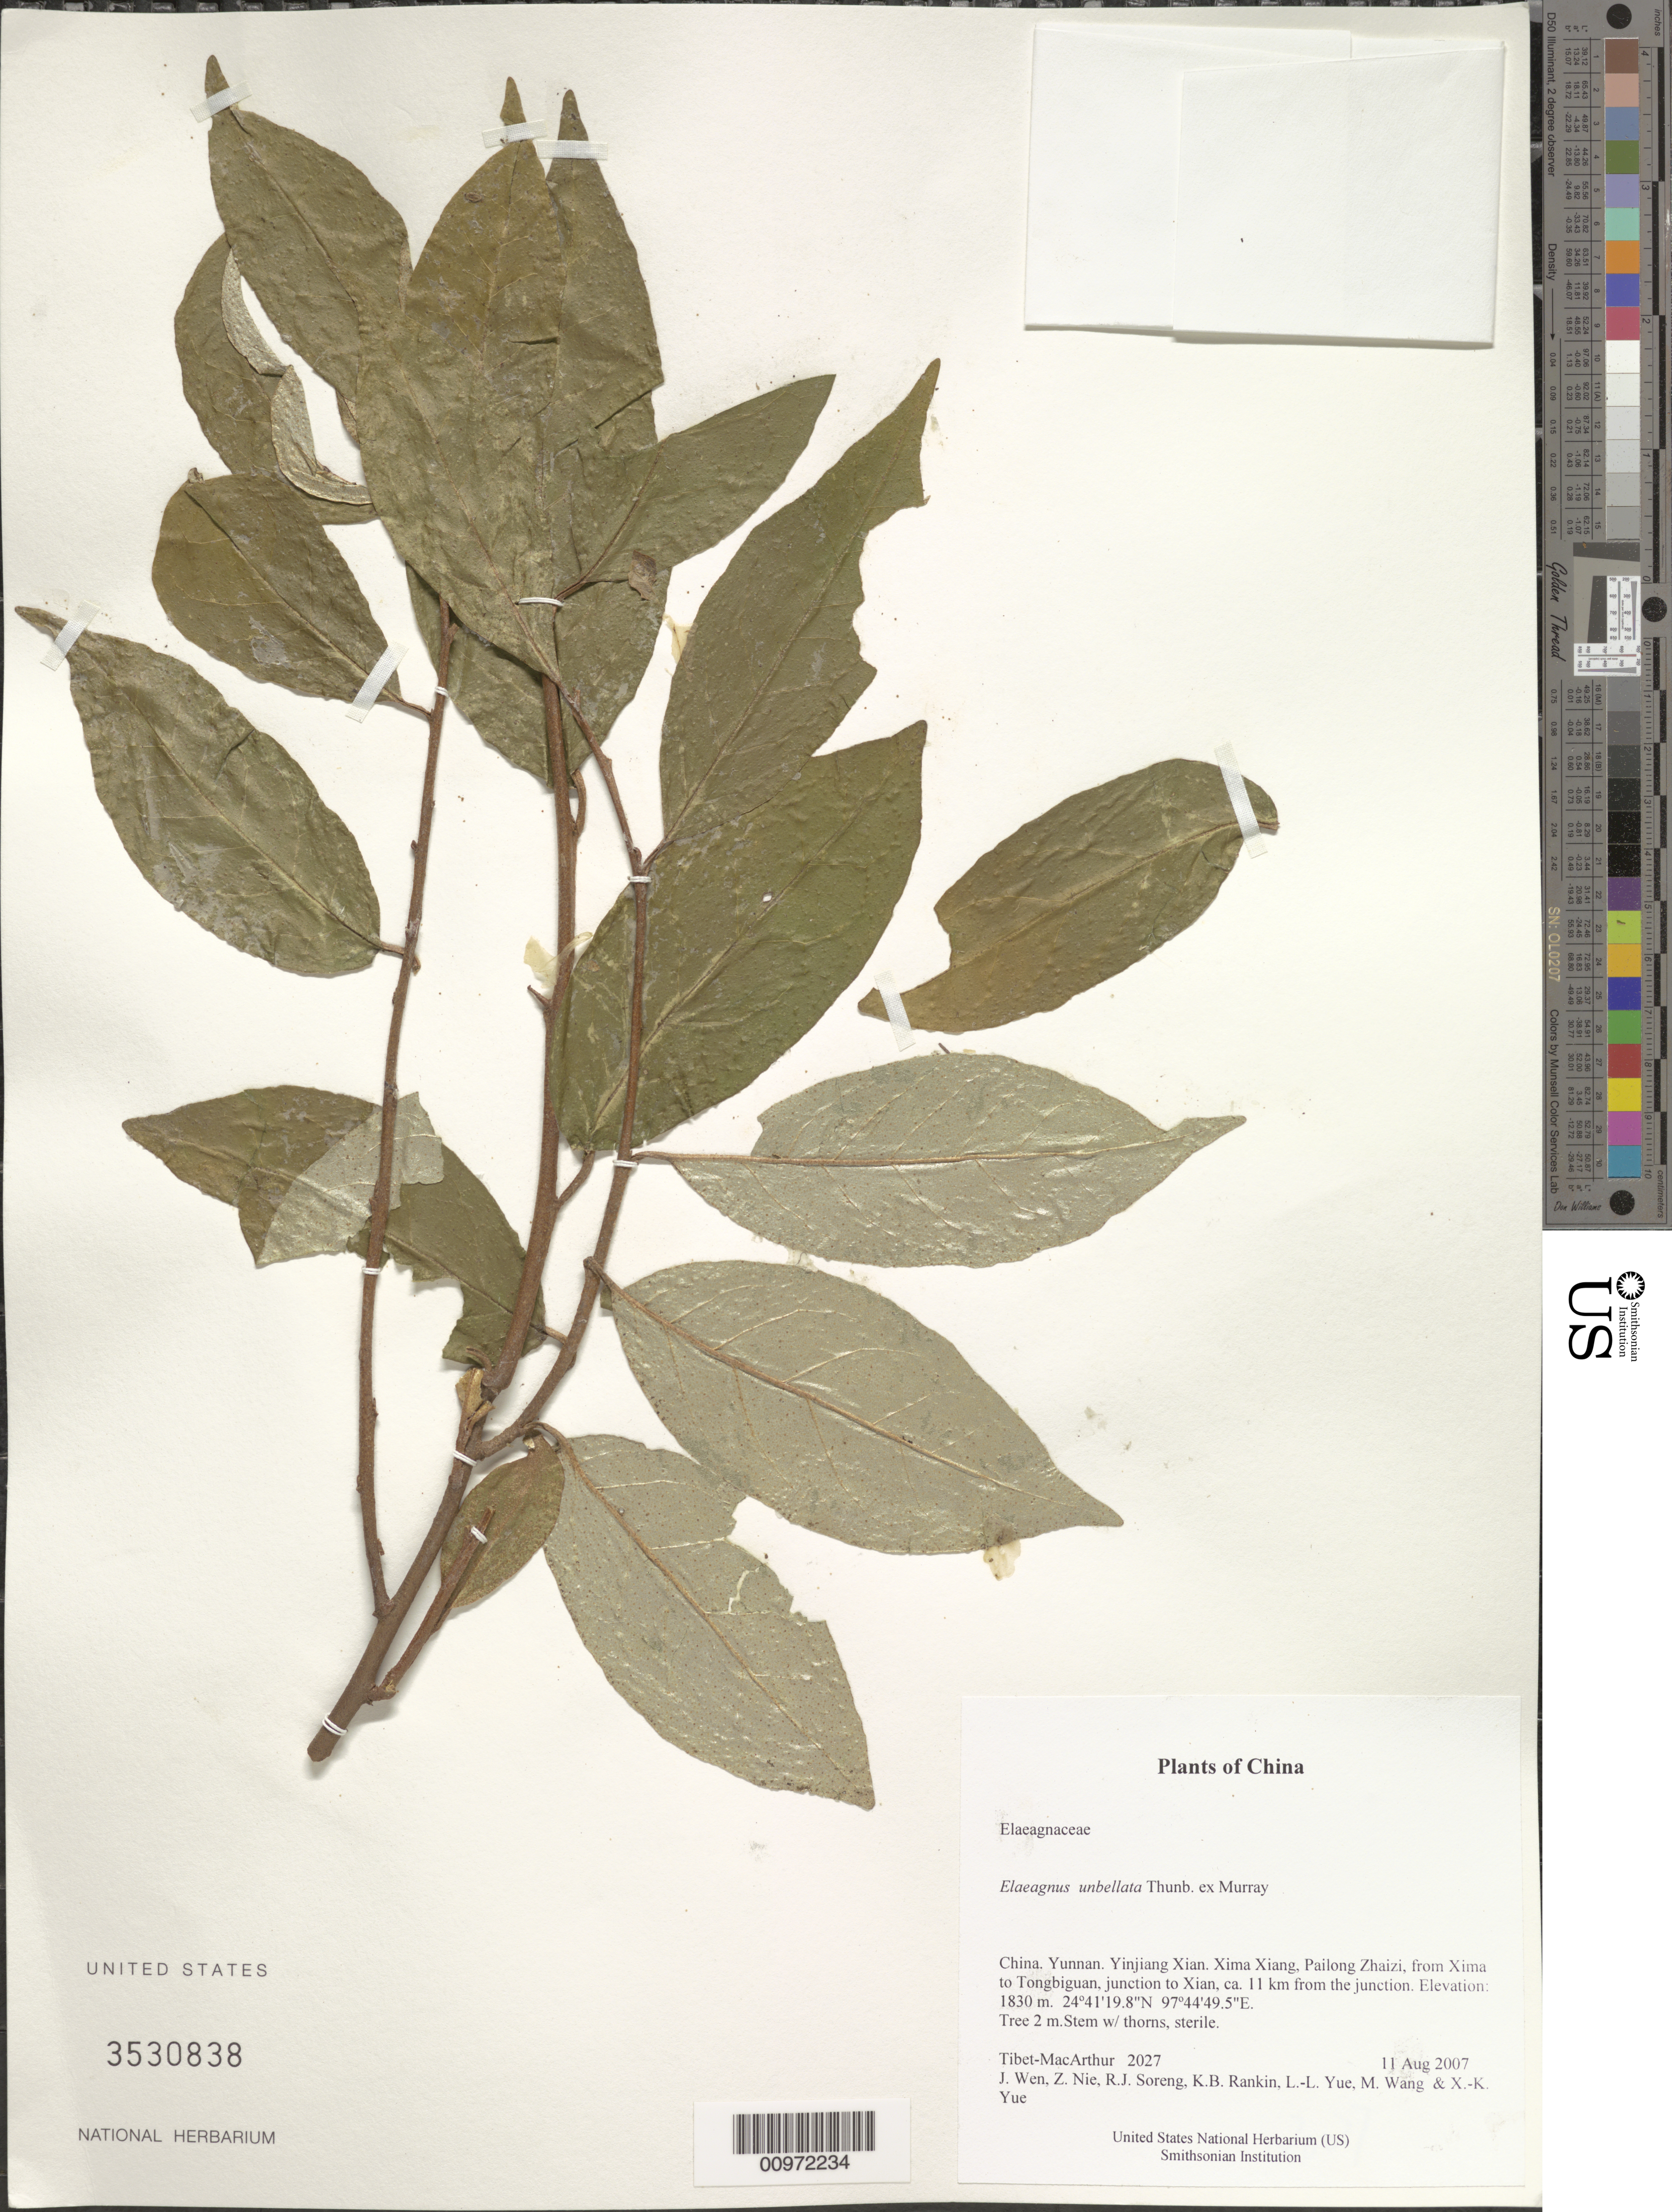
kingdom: Plantae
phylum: Tracheophyta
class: Magnoliopsida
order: Rosales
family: Elaeagnaceae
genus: Elaeagnus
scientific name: Elaeagnus umbellata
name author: Thunb.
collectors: Tibet-MacArthur, J. Wen, Z. Nie, R. J. Soreng, K. Rankin, L. Yue, M. Wang & X. Yue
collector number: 2027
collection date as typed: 11 Aug 2007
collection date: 2007-08-11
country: China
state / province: Yunnan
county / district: Yinjiang Xian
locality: Xima Xiang, Pailong Zhaizi, from Xima to Tongbiguan, junction to Xian, ca. 11 km from the junction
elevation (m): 1830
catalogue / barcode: US 3530838